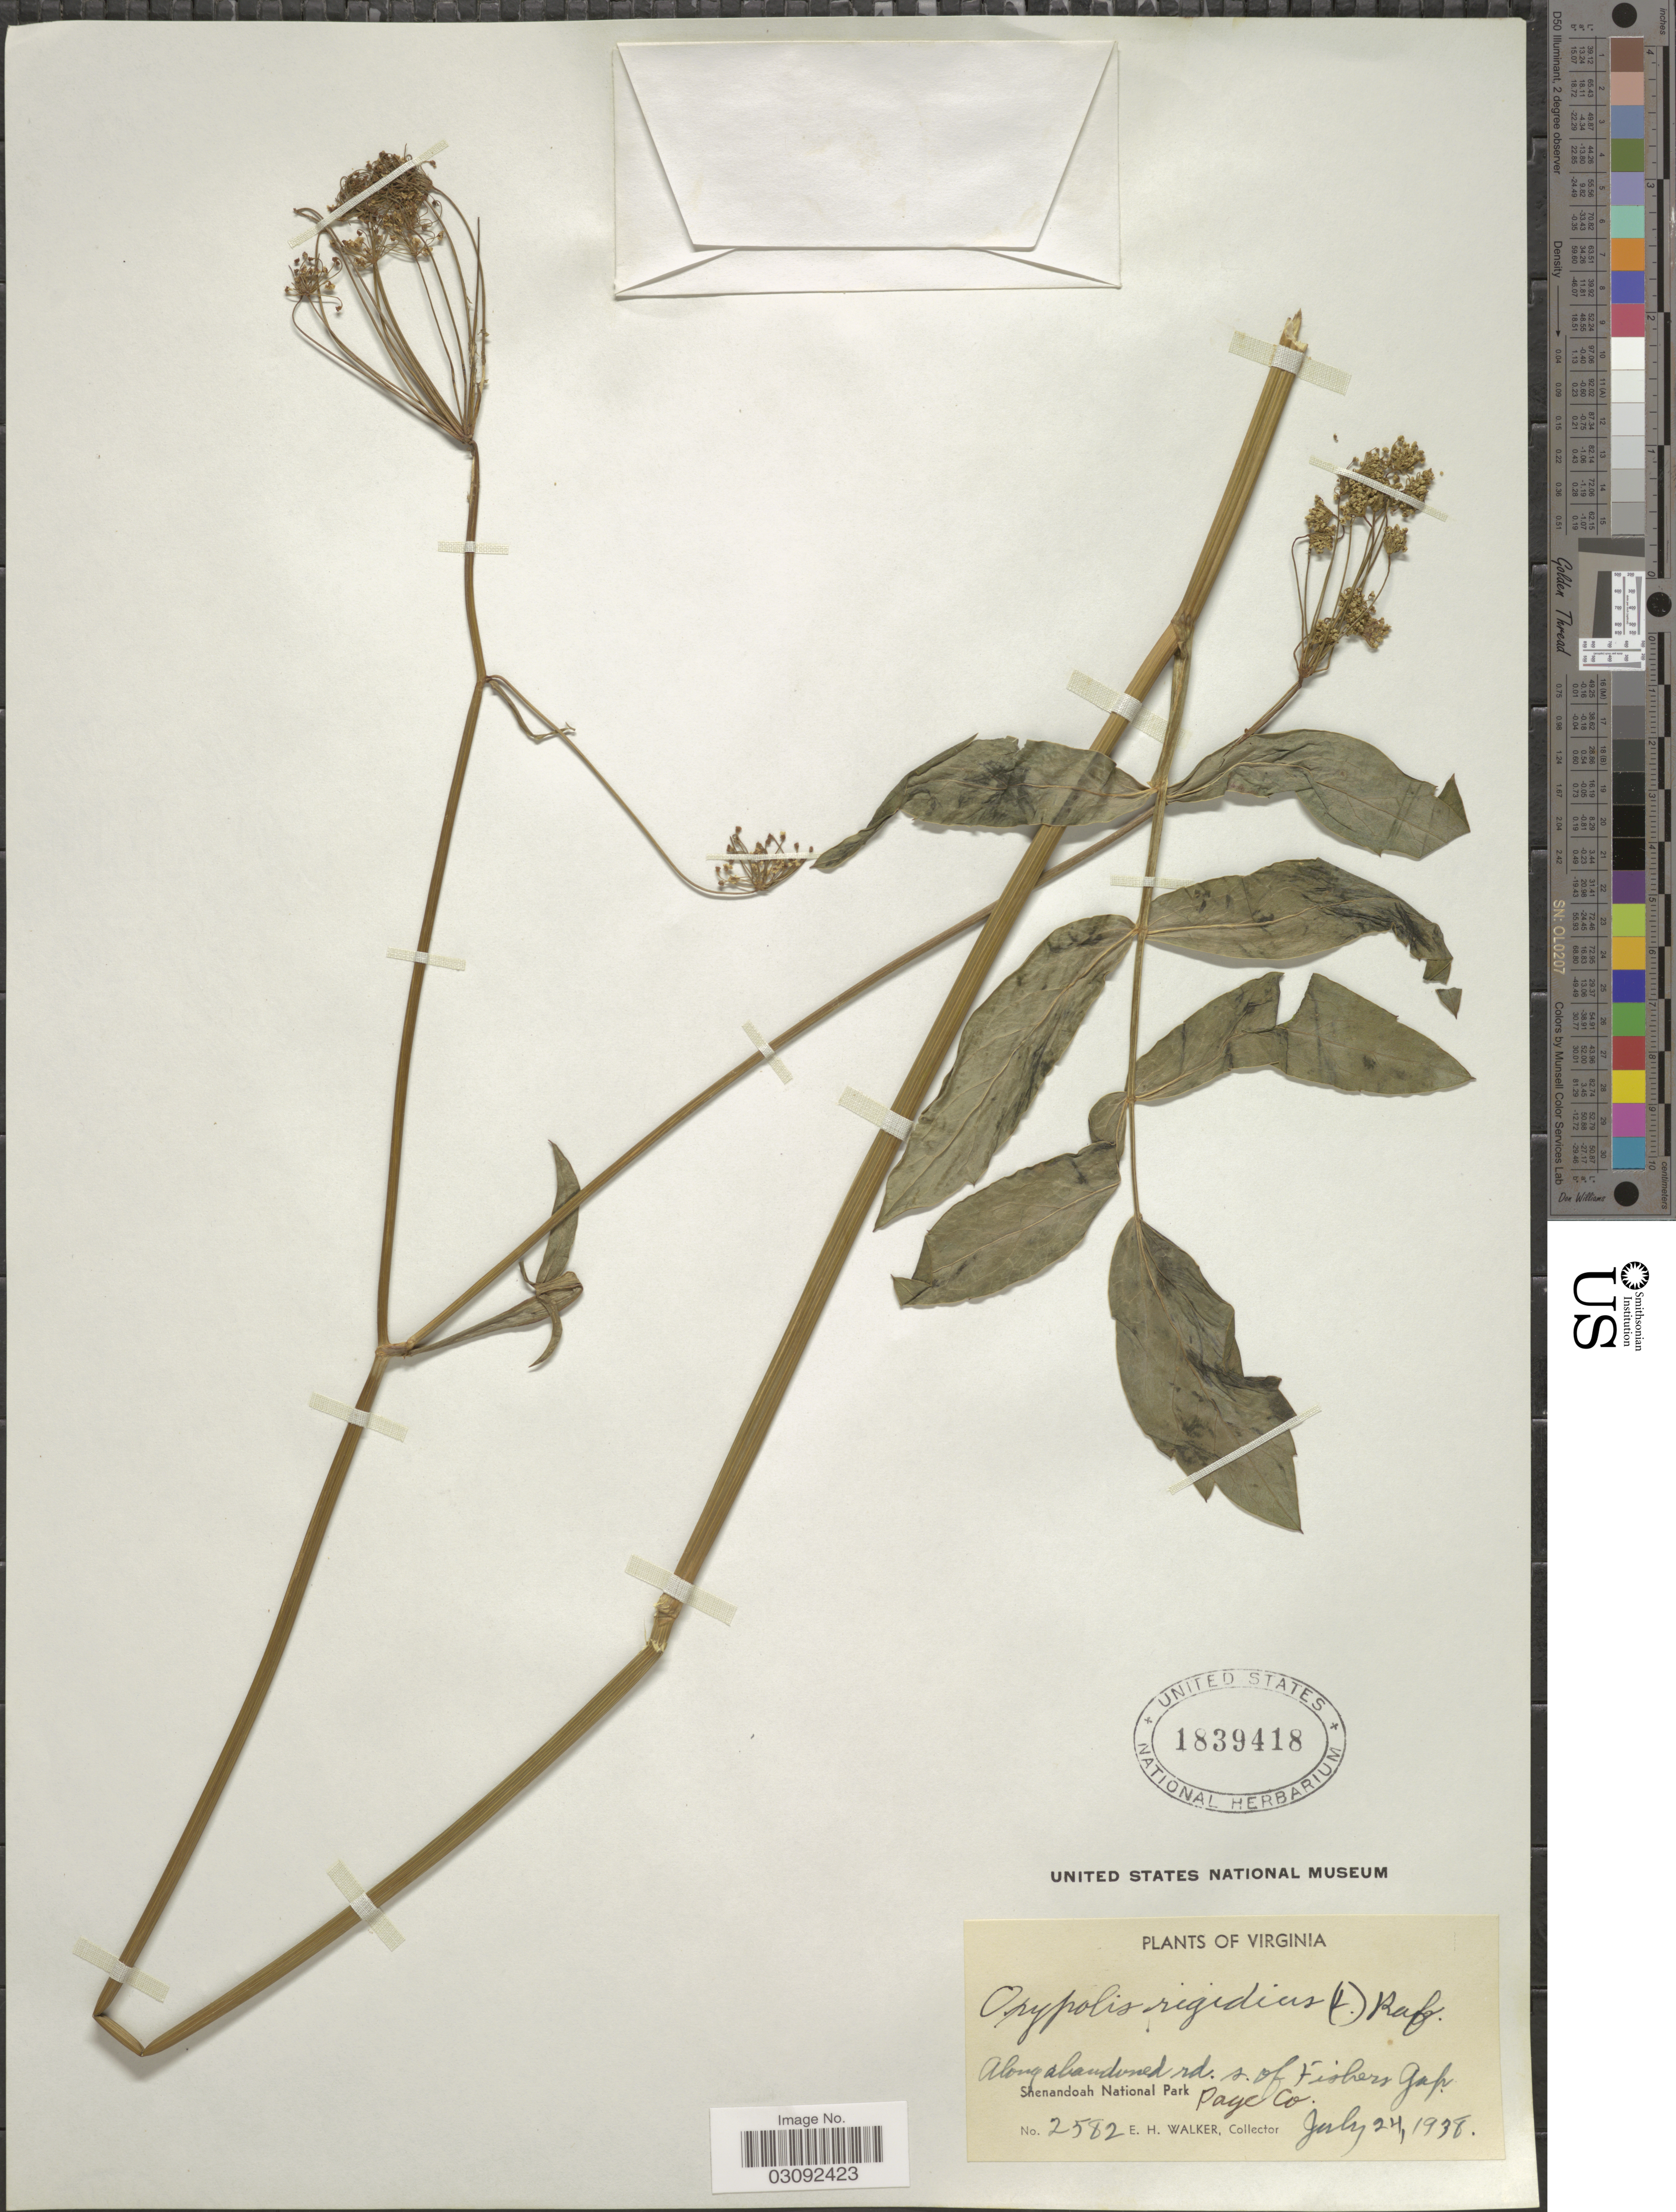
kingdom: Plantae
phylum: Tracheophyta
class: Magnoliopsida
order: Apiales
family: Apiaceae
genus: Oxypolis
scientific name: Oxypolis rigidior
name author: (L.) Raf.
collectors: E. H. Walker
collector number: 2582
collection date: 1938-07-24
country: United States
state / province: Virginia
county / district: Page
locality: Along abandoned rd. s. of Fishers Gap. Shenandoah National Park. Page Co.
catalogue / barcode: US 1839418